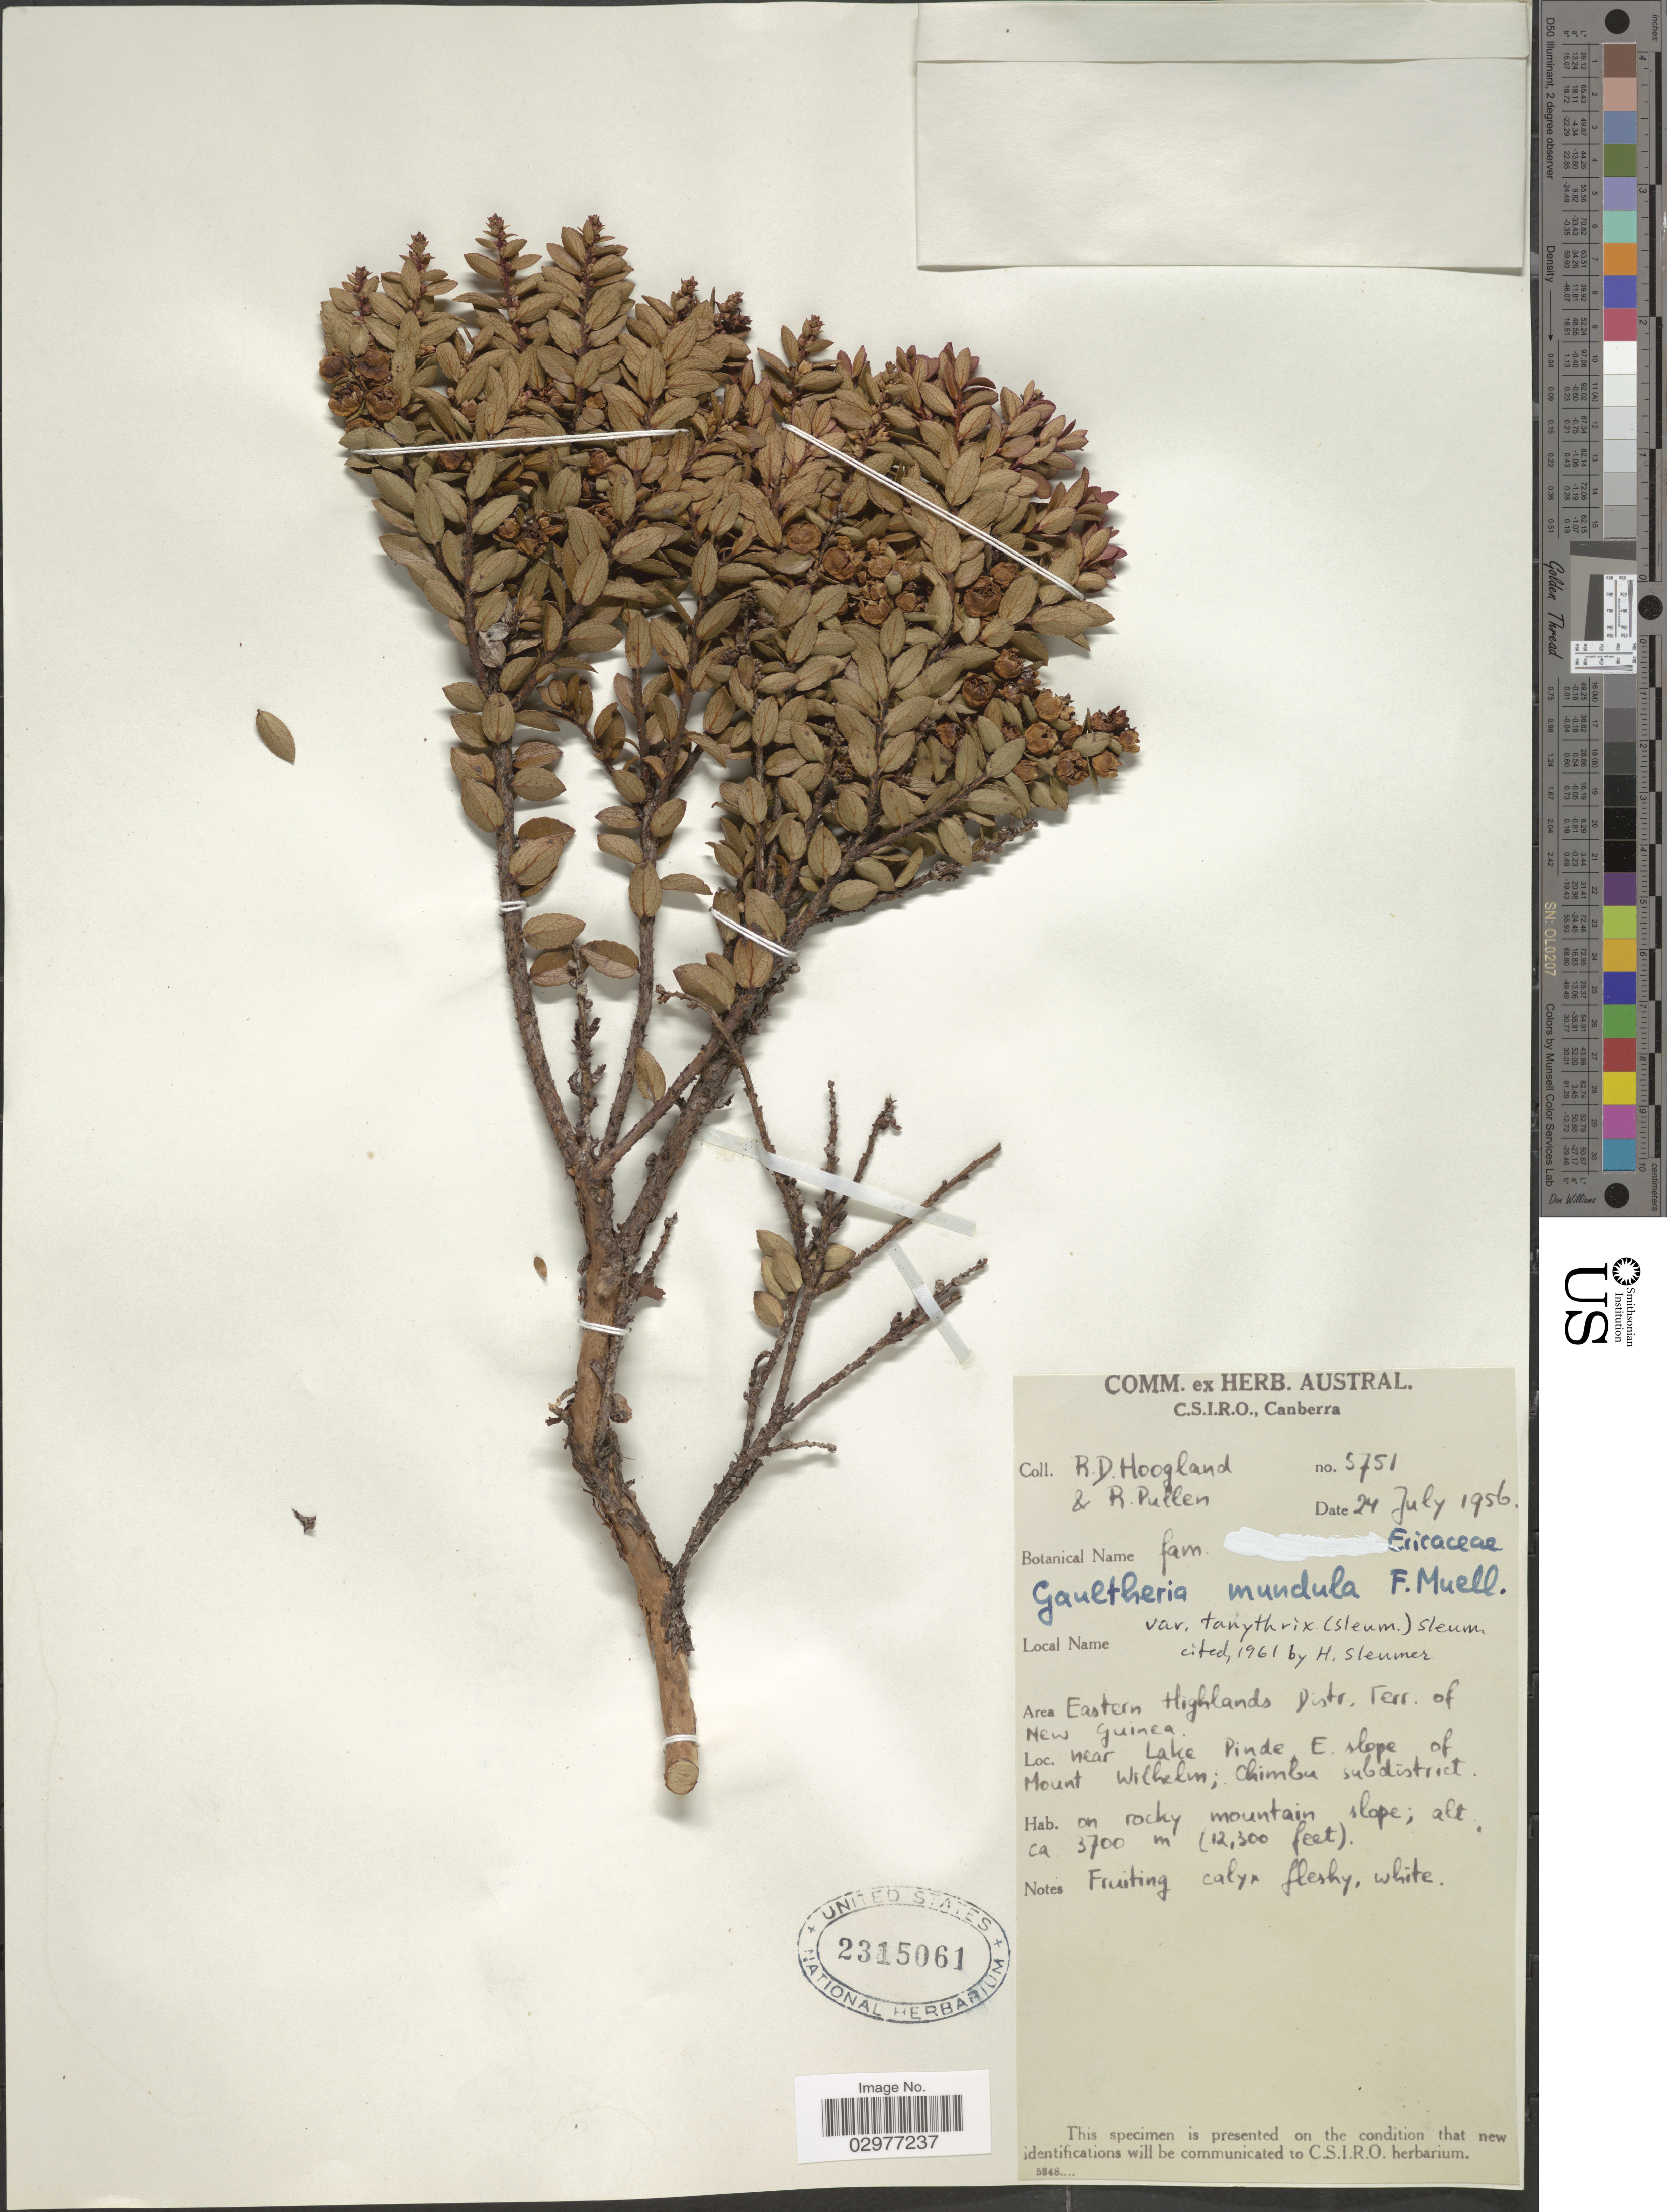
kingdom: Plantae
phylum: Tracheophyta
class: Magnoliopsida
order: Ericales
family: Ericaceae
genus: Gaultheria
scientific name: Gaultheria mundula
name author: F. Muell.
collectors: R. D. Hoogland & R. Pullen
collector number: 5751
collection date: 1956-07-24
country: Papua New Guinea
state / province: Chimbu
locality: Eastern Highlands Distr. Terr. of New Guinea, near Lake Pinde, E. slope of Mount Wilhelm; Chimbu subdistrict, on rocky mountain slope.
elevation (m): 3700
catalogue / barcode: US 2315061